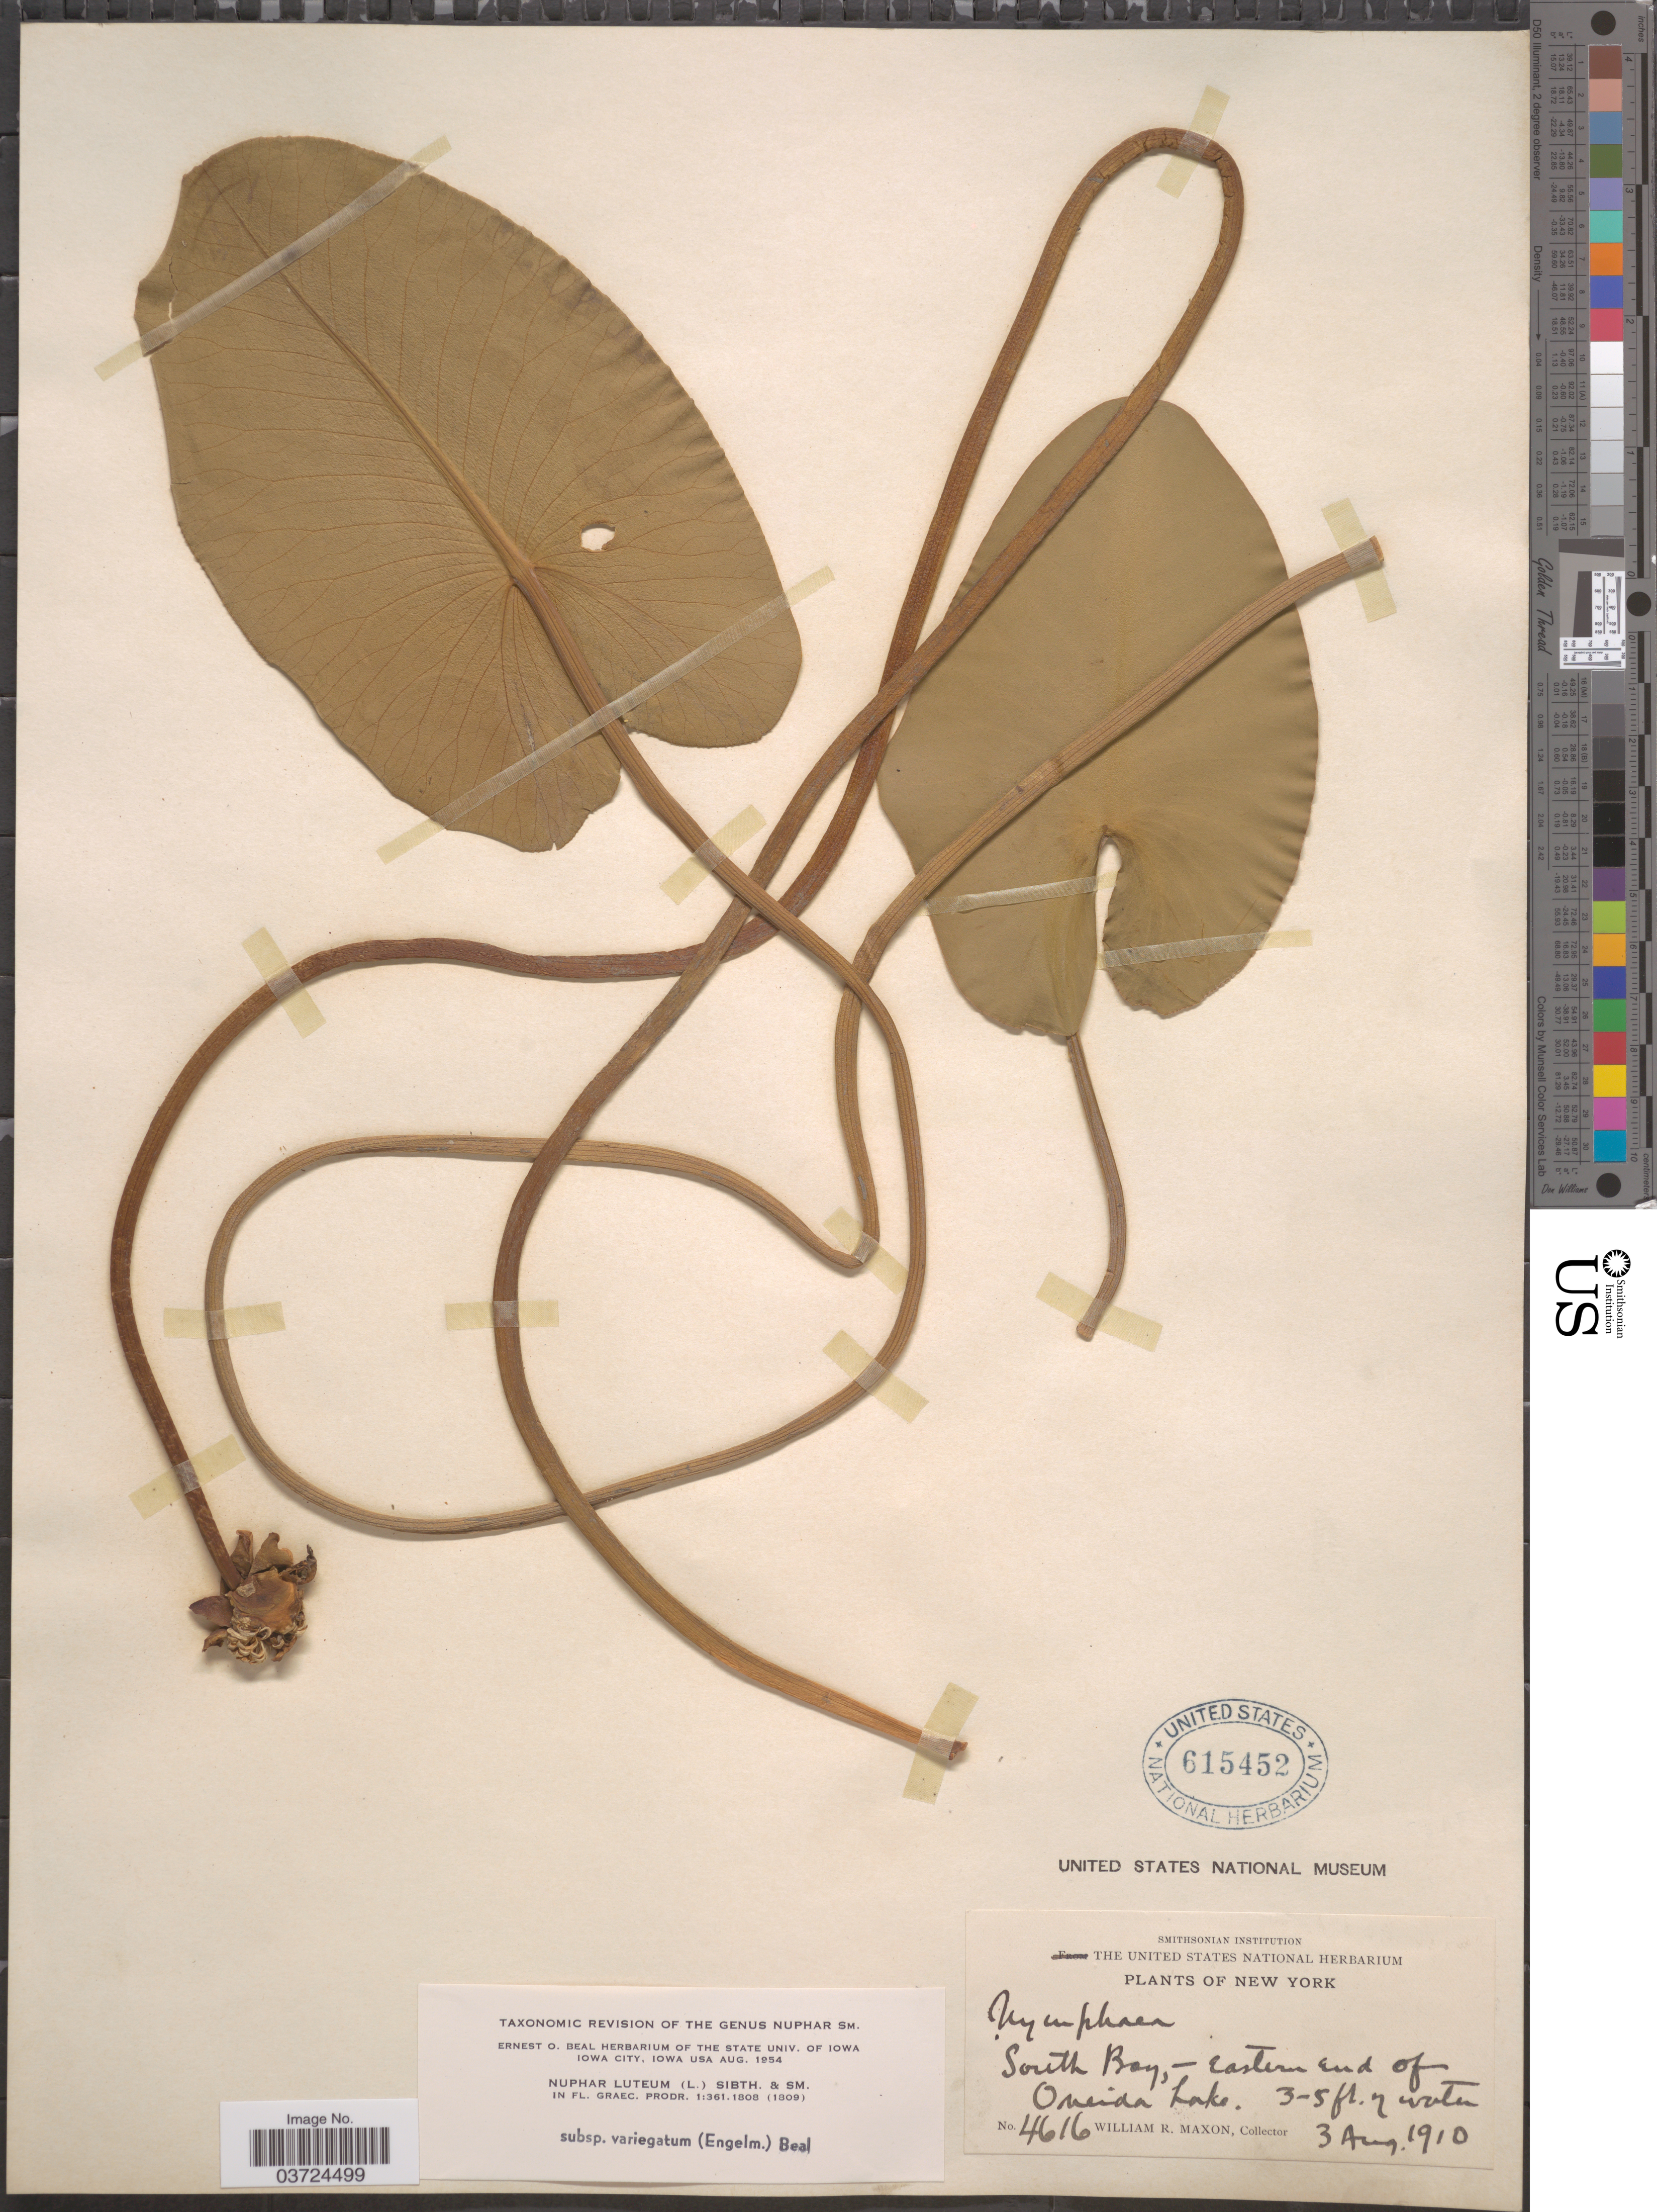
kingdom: Plantae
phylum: Tracheophyta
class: Magnoliopsida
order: Nymphaeales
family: Nymphaeaceae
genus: Nuphar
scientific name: Nuphar lutea subsp. variegata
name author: (Engelm. ex Durand) E.O. Beal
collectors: W. R. Maxon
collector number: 4616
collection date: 1910-08-03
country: United States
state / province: New York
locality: South Bay,- Eastern End of Oneida Lake.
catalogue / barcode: US 615452